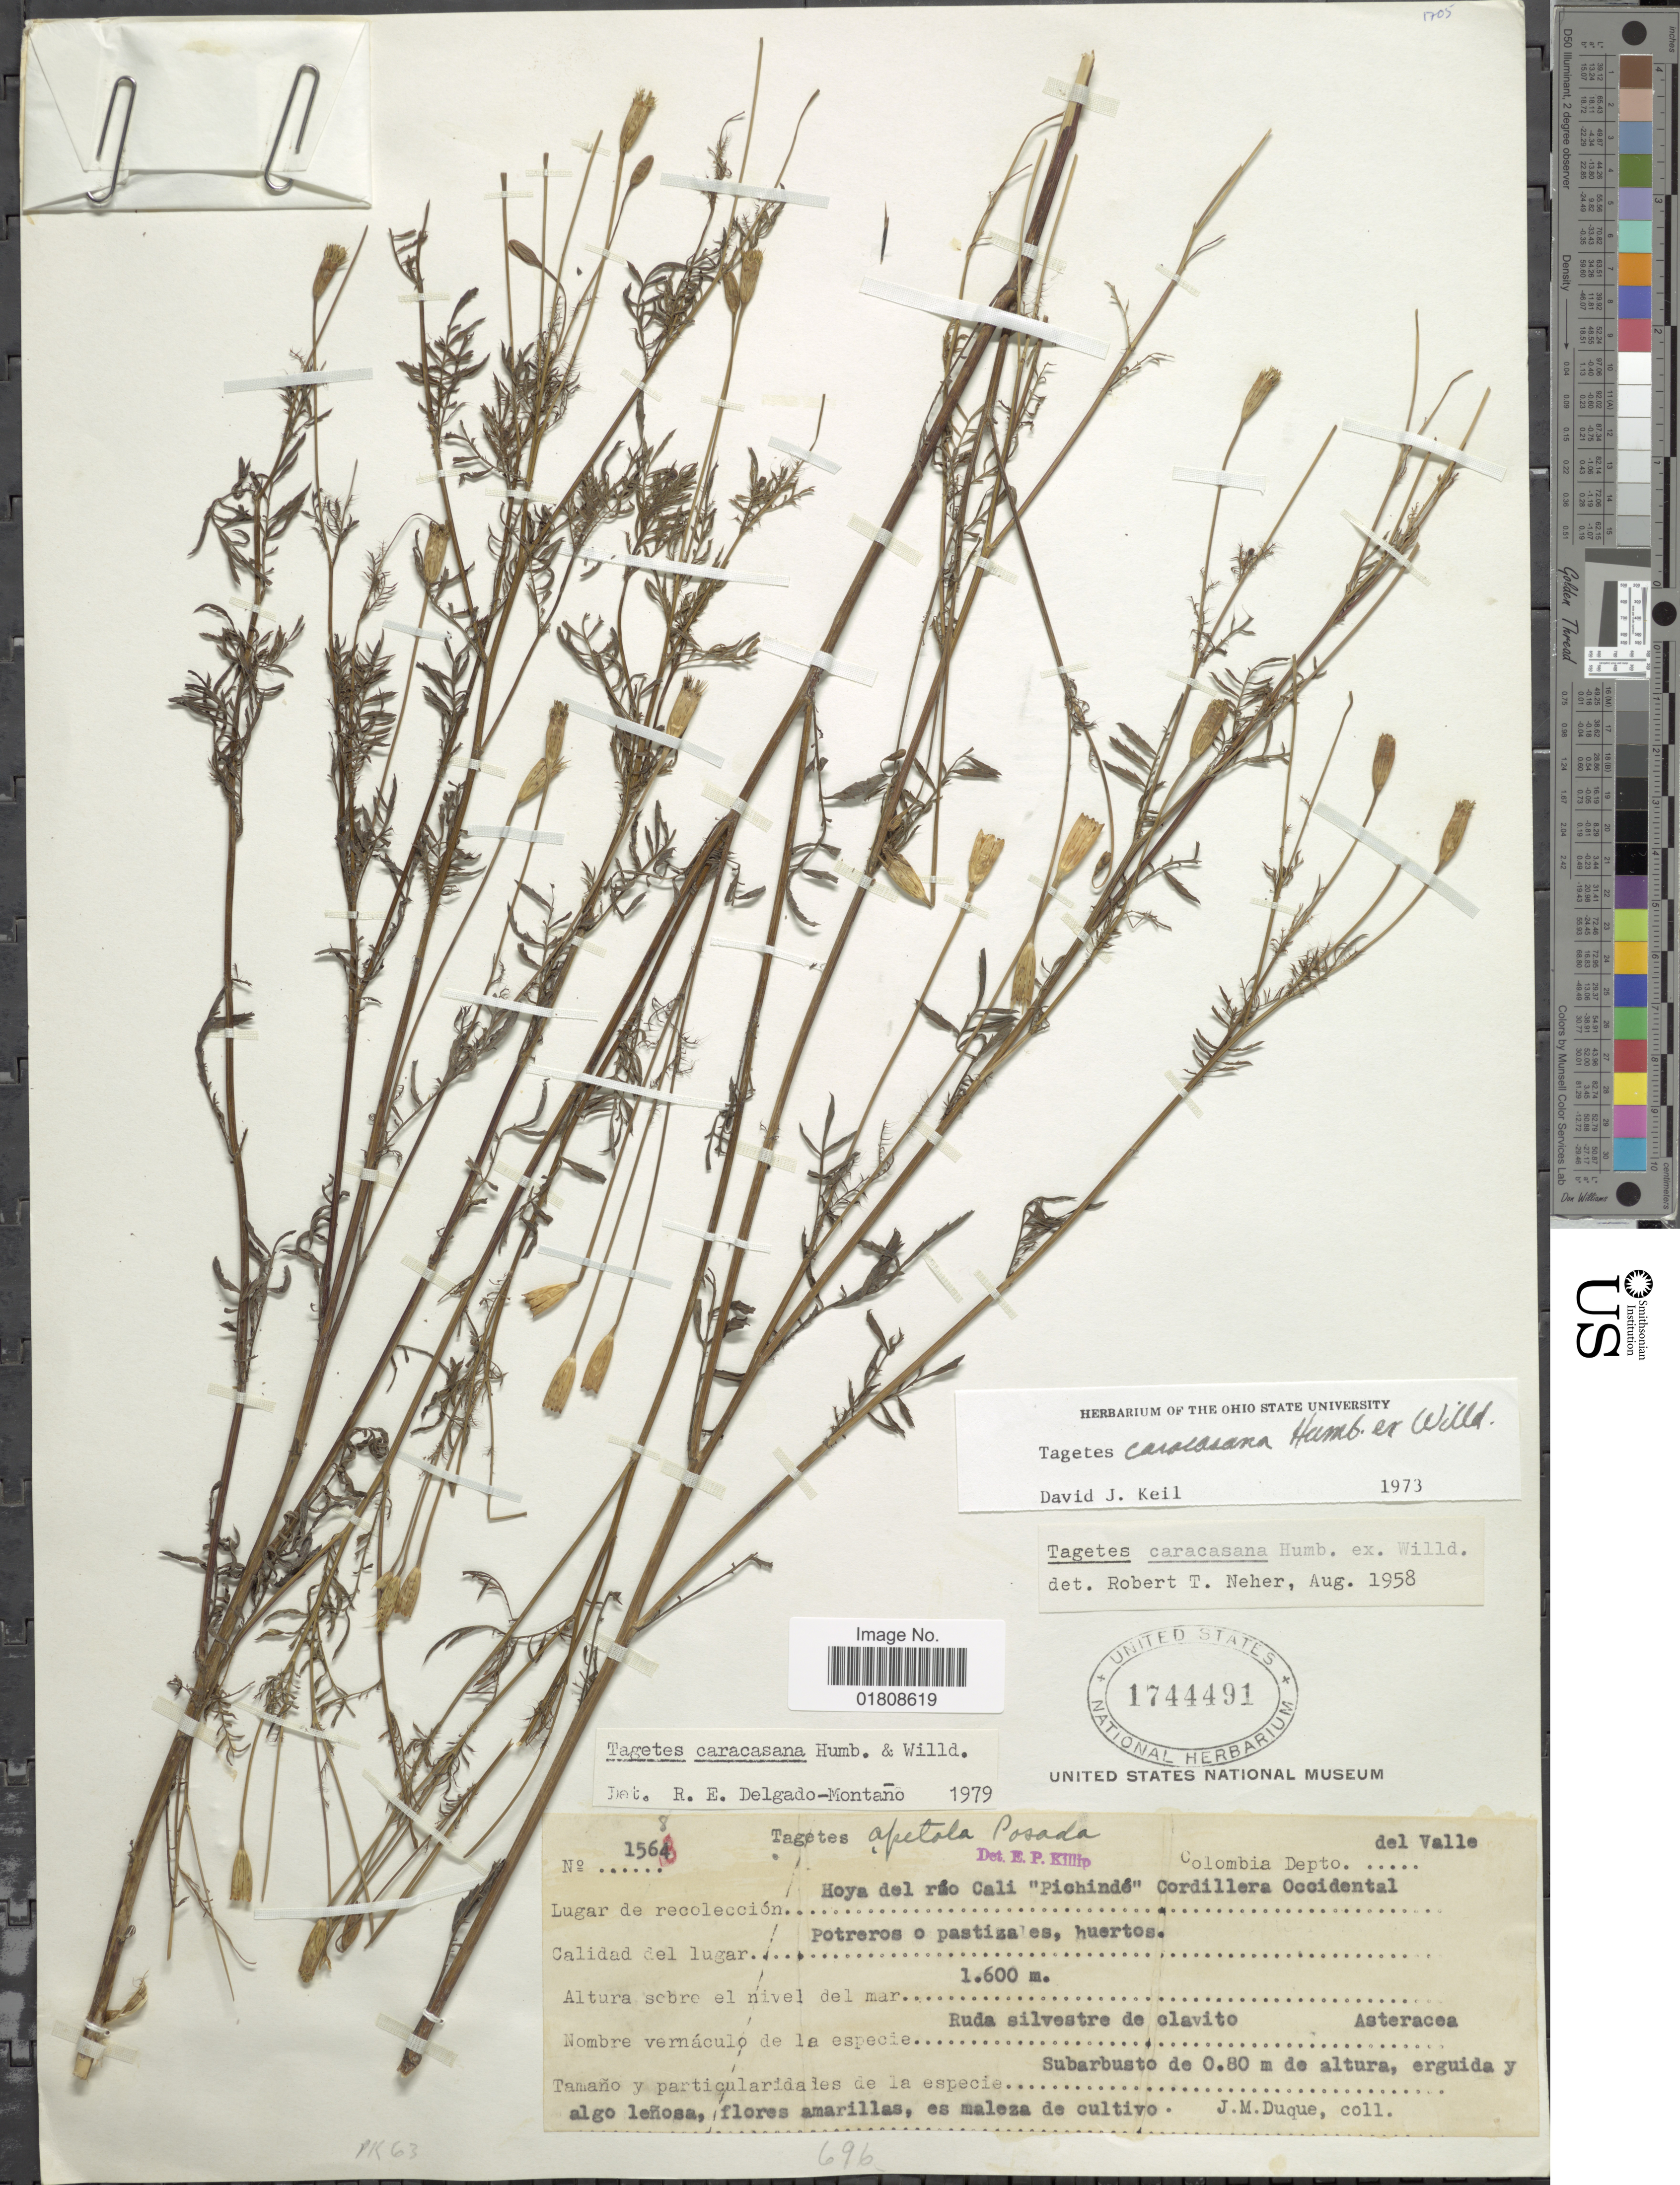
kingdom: Plantae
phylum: Tracheophyta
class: Magnoliopsida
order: Asterales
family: Asteraceae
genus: Tagetes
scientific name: Tagetes caracasana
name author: Humb. ex Willd.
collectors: J. Duque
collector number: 1568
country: Colombia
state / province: Valle del Cauca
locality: Hoya del rio Cali Pichinde, Cordillera Occidental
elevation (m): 1600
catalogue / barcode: US 1744491